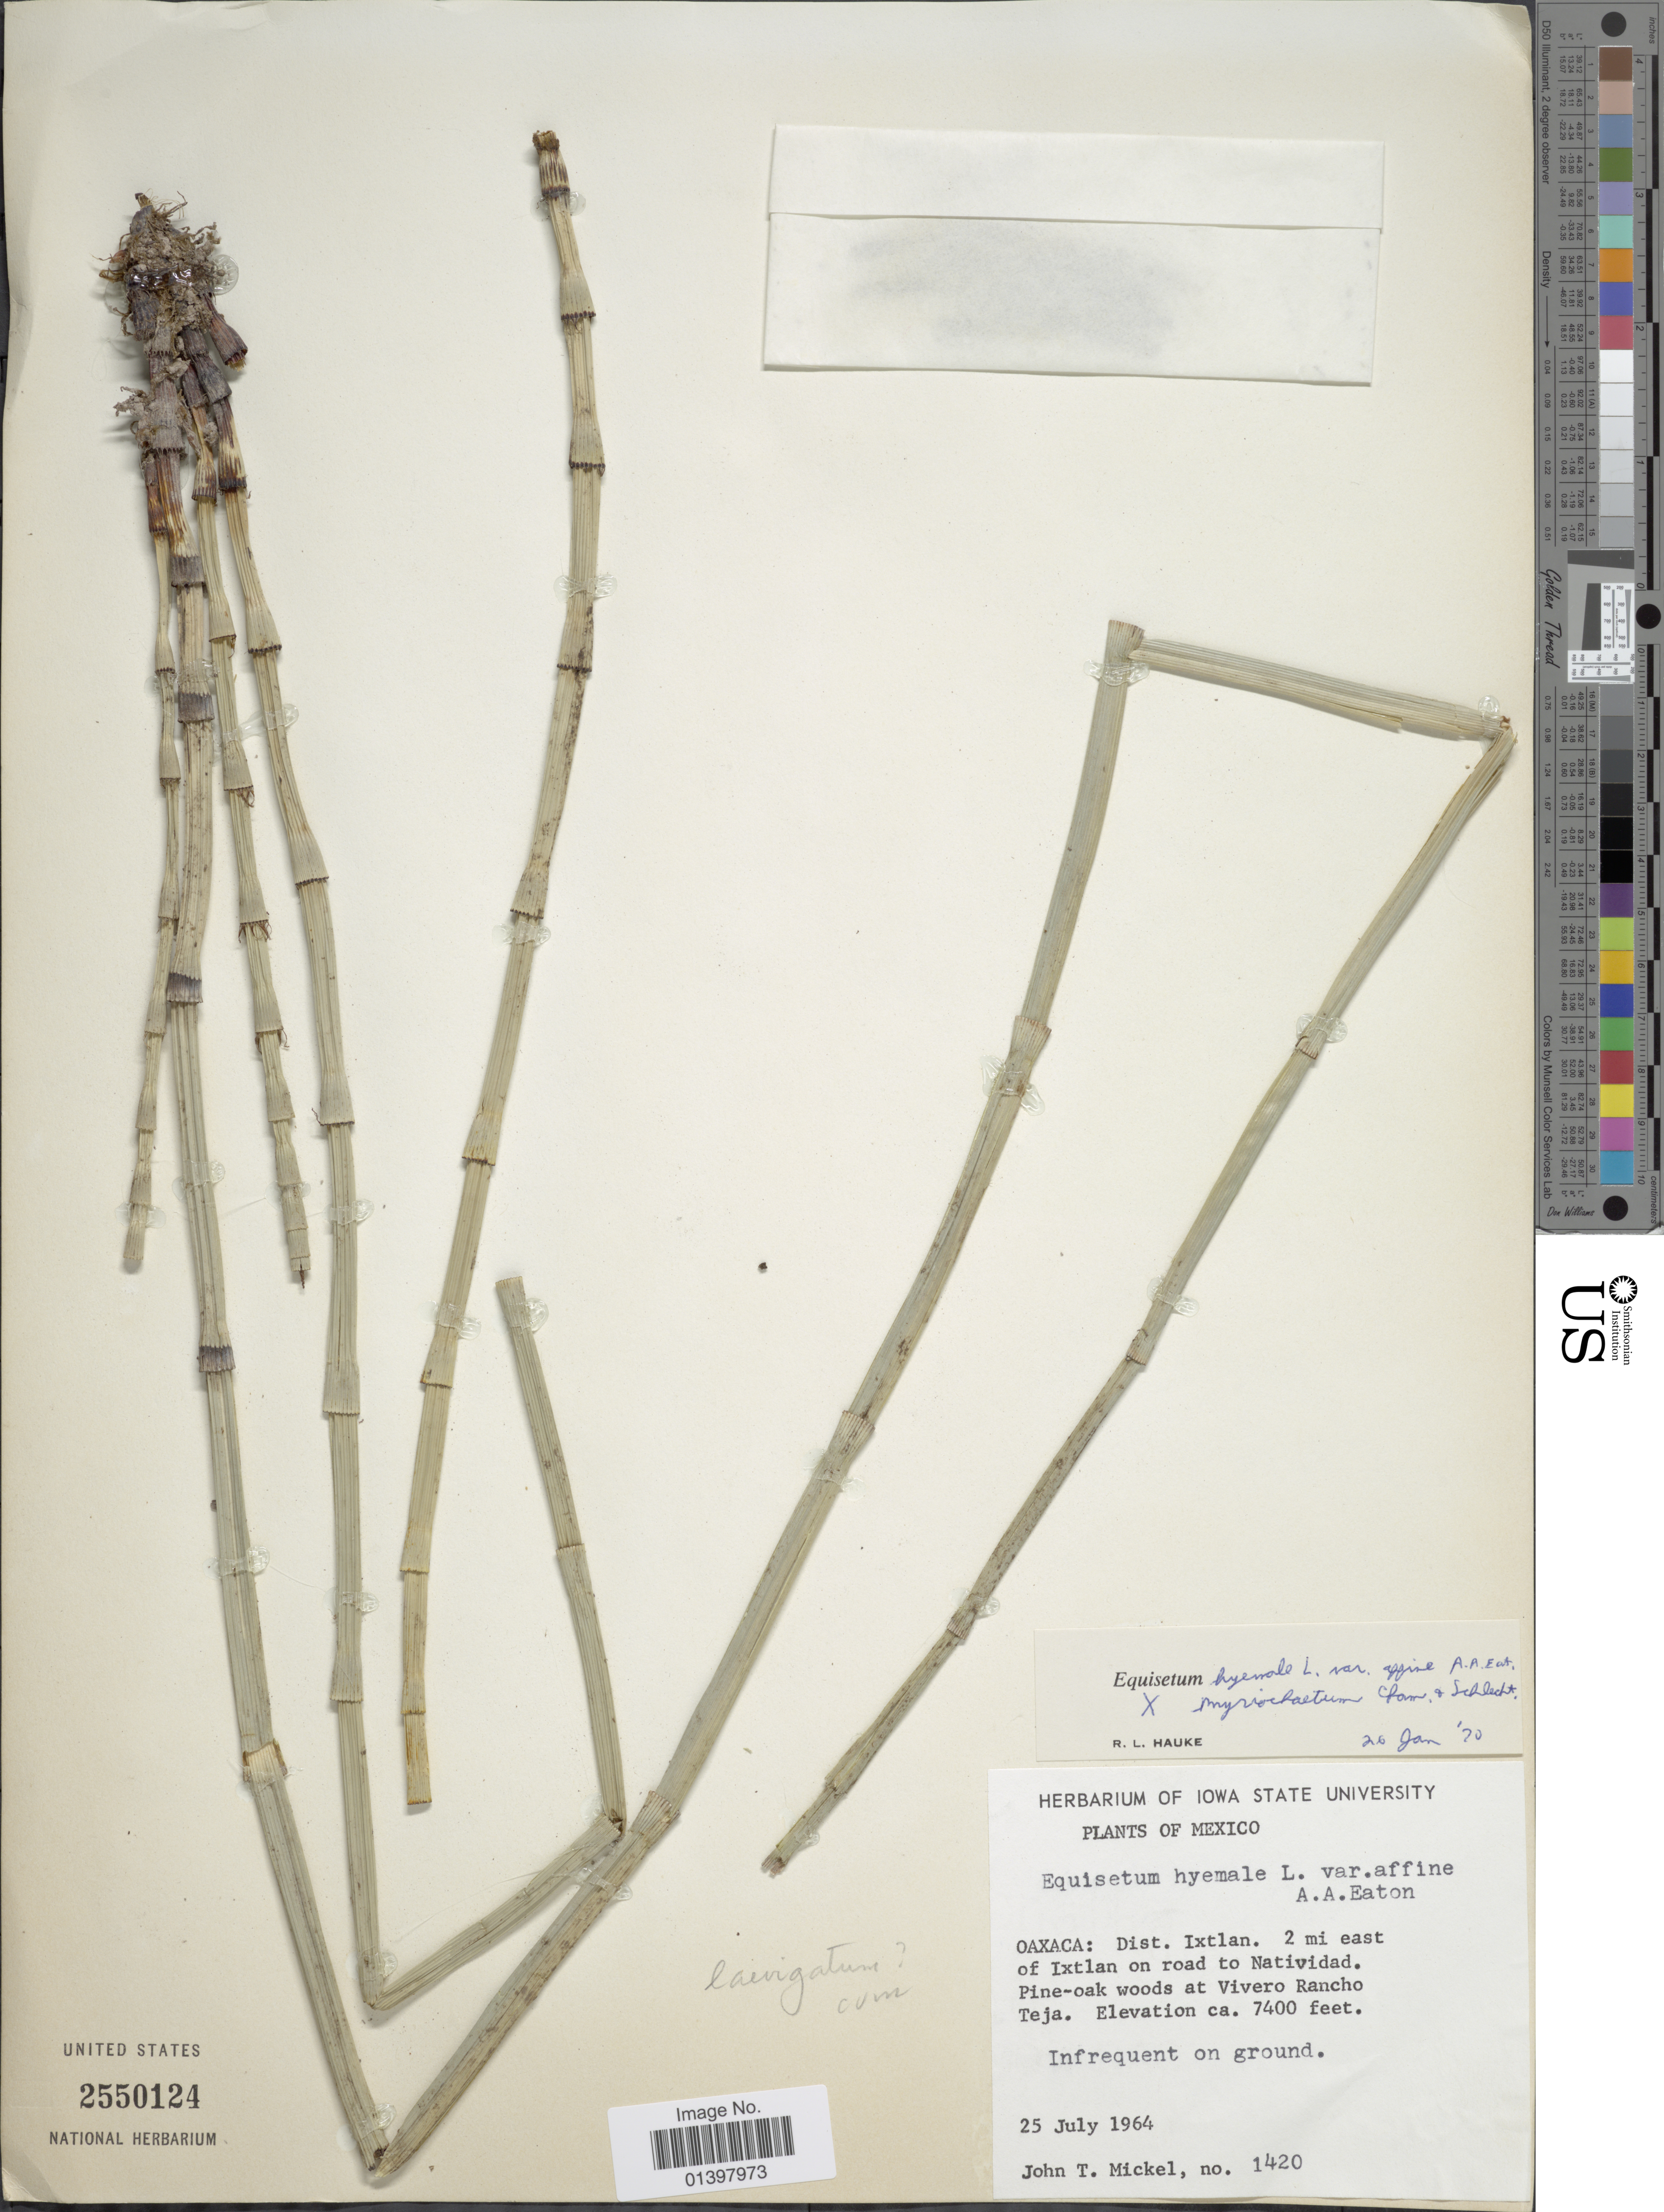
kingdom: Plantae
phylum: Tracheophyta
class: Polypodiopsida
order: Equisetales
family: Equisetaceae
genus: Equisetum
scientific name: Equisetum hyemale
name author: L.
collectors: J. T. Mickel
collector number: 1420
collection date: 1964-07-25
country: Mexico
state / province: Oaxaca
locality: Dist. Ixtlan. 2 mi. east of Ixtlan on road to Natividad. Pine-oak woods at Vivero Rancho Teja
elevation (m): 2256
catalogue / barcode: US 2550124